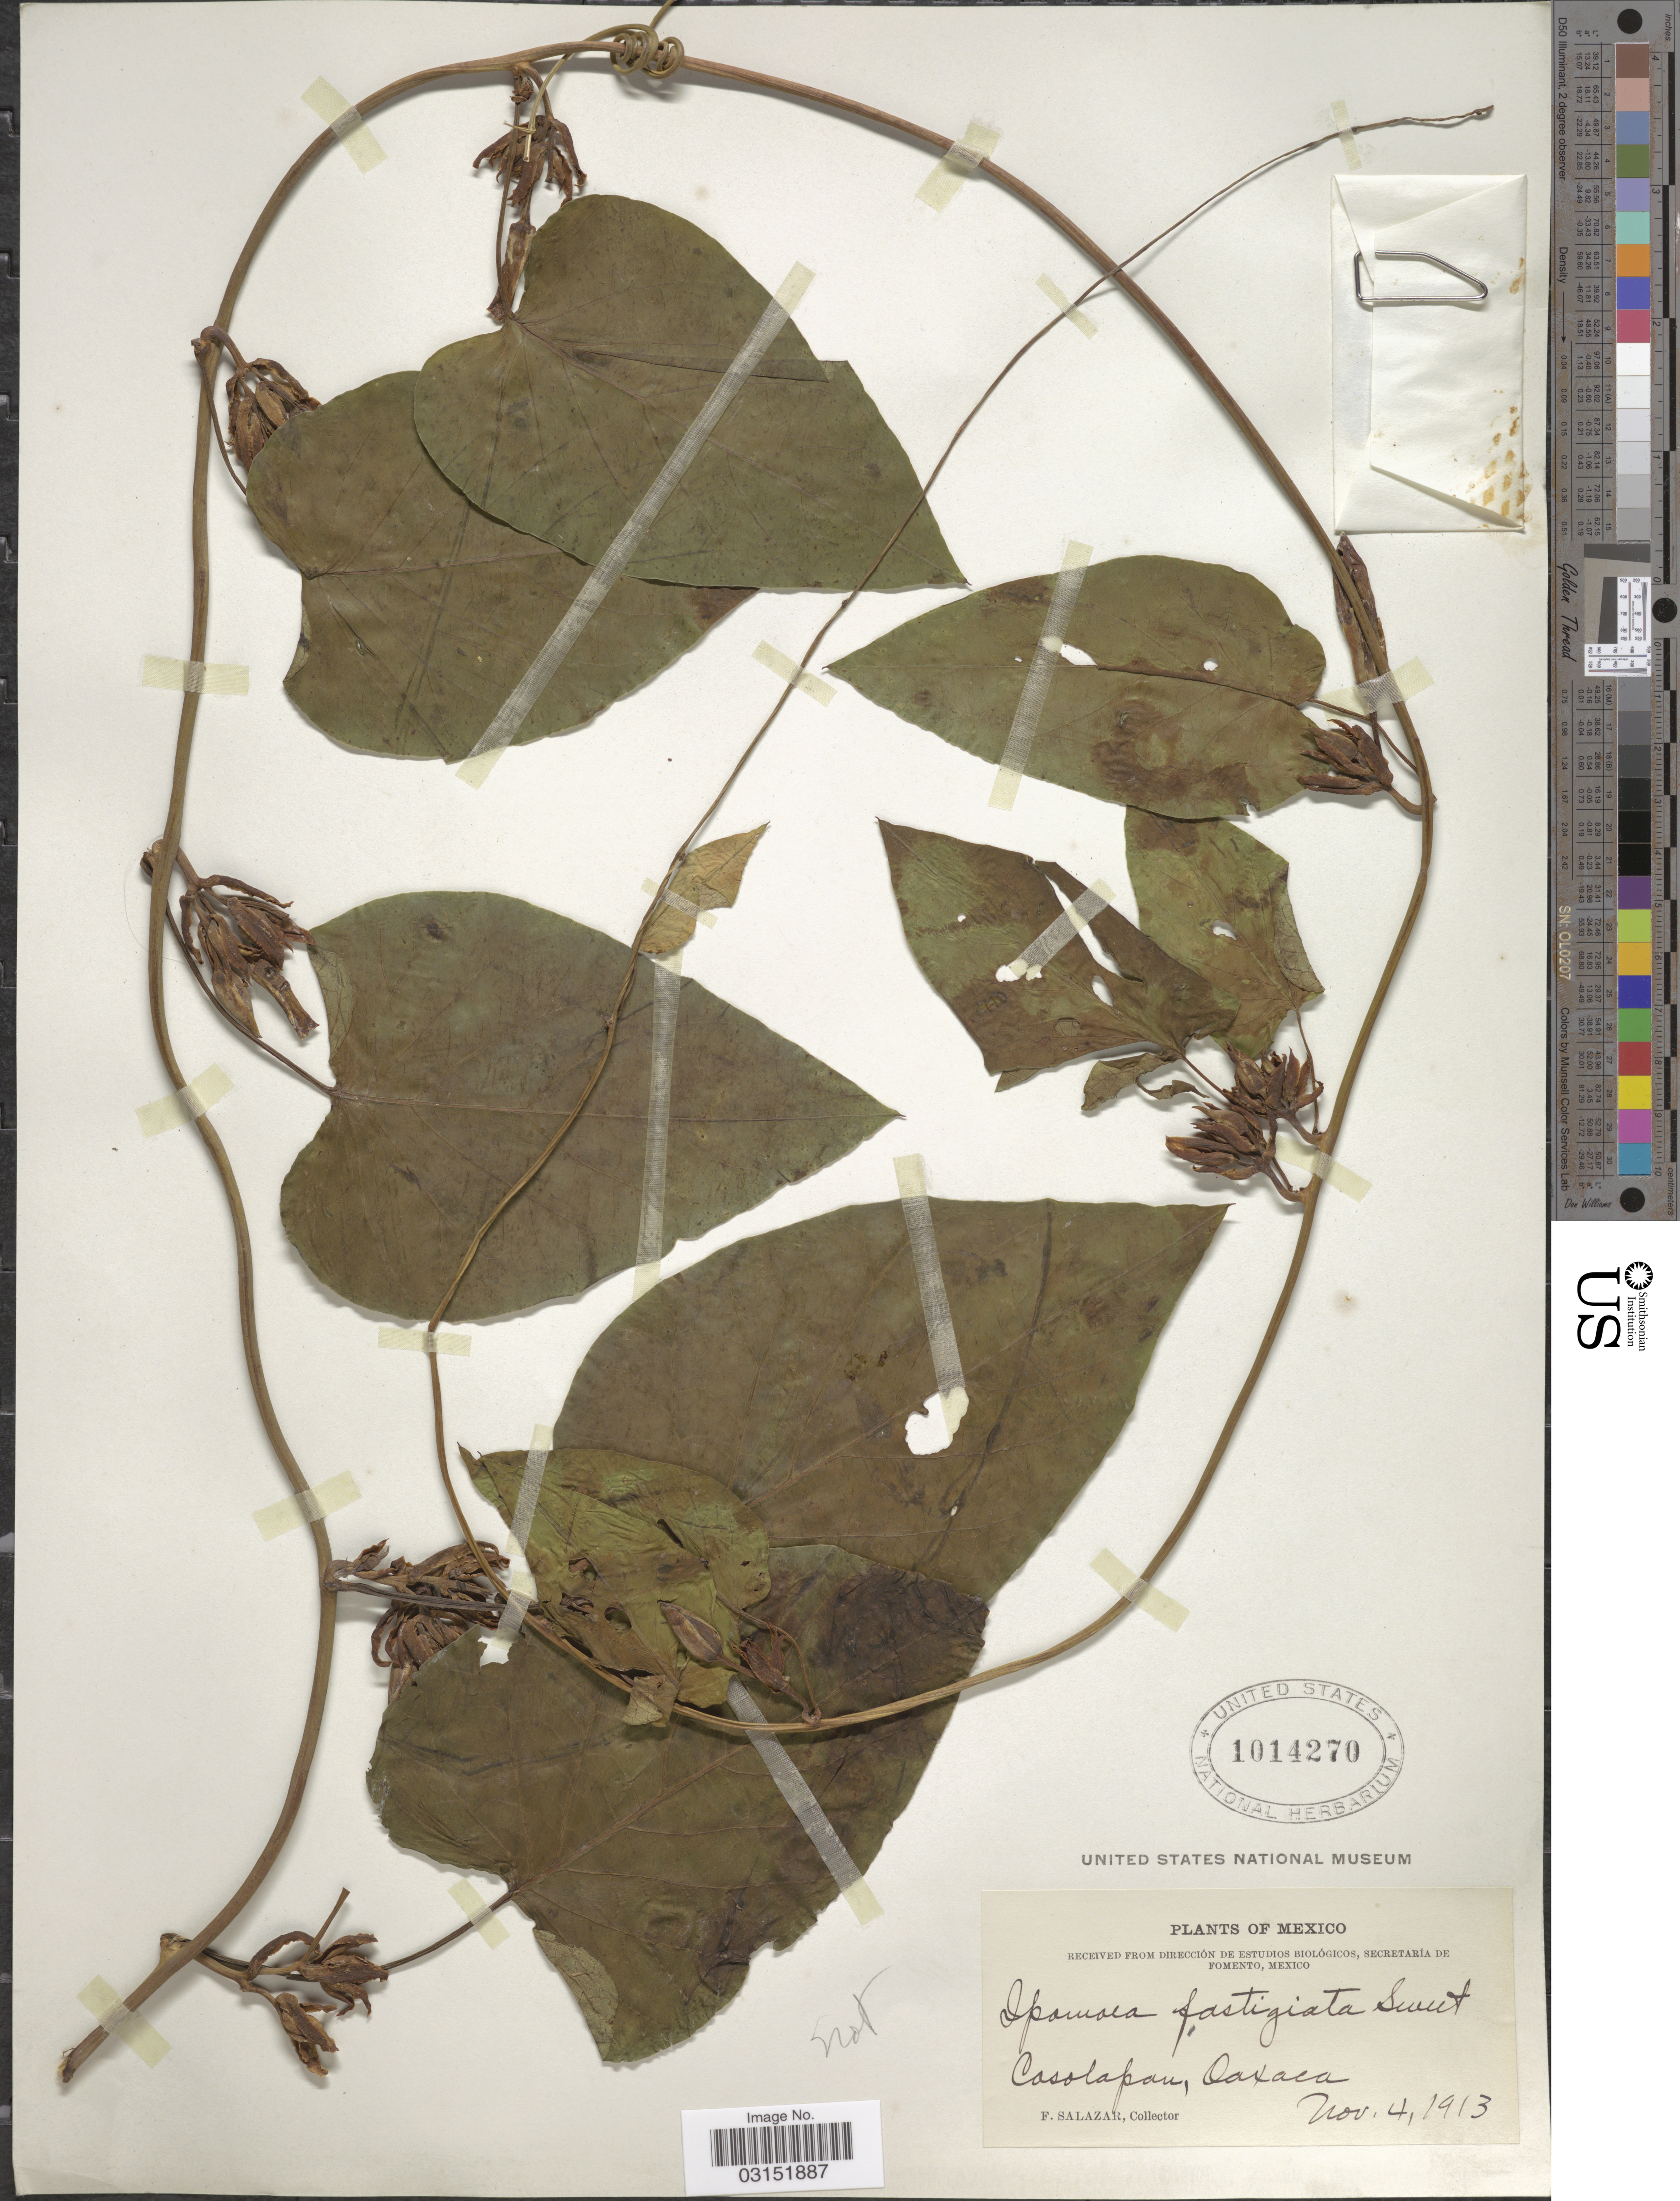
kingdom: Plantae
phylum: Tracheophyta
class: Magnoliopsida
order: Solanales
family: Convolvulaceae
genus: Ipomoea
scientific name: Ipomoea sp.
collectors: F. Salazar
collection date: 1913-11-04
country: Mexico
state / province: Oaxaca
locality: Cosolapan.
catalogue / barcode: US 1014270